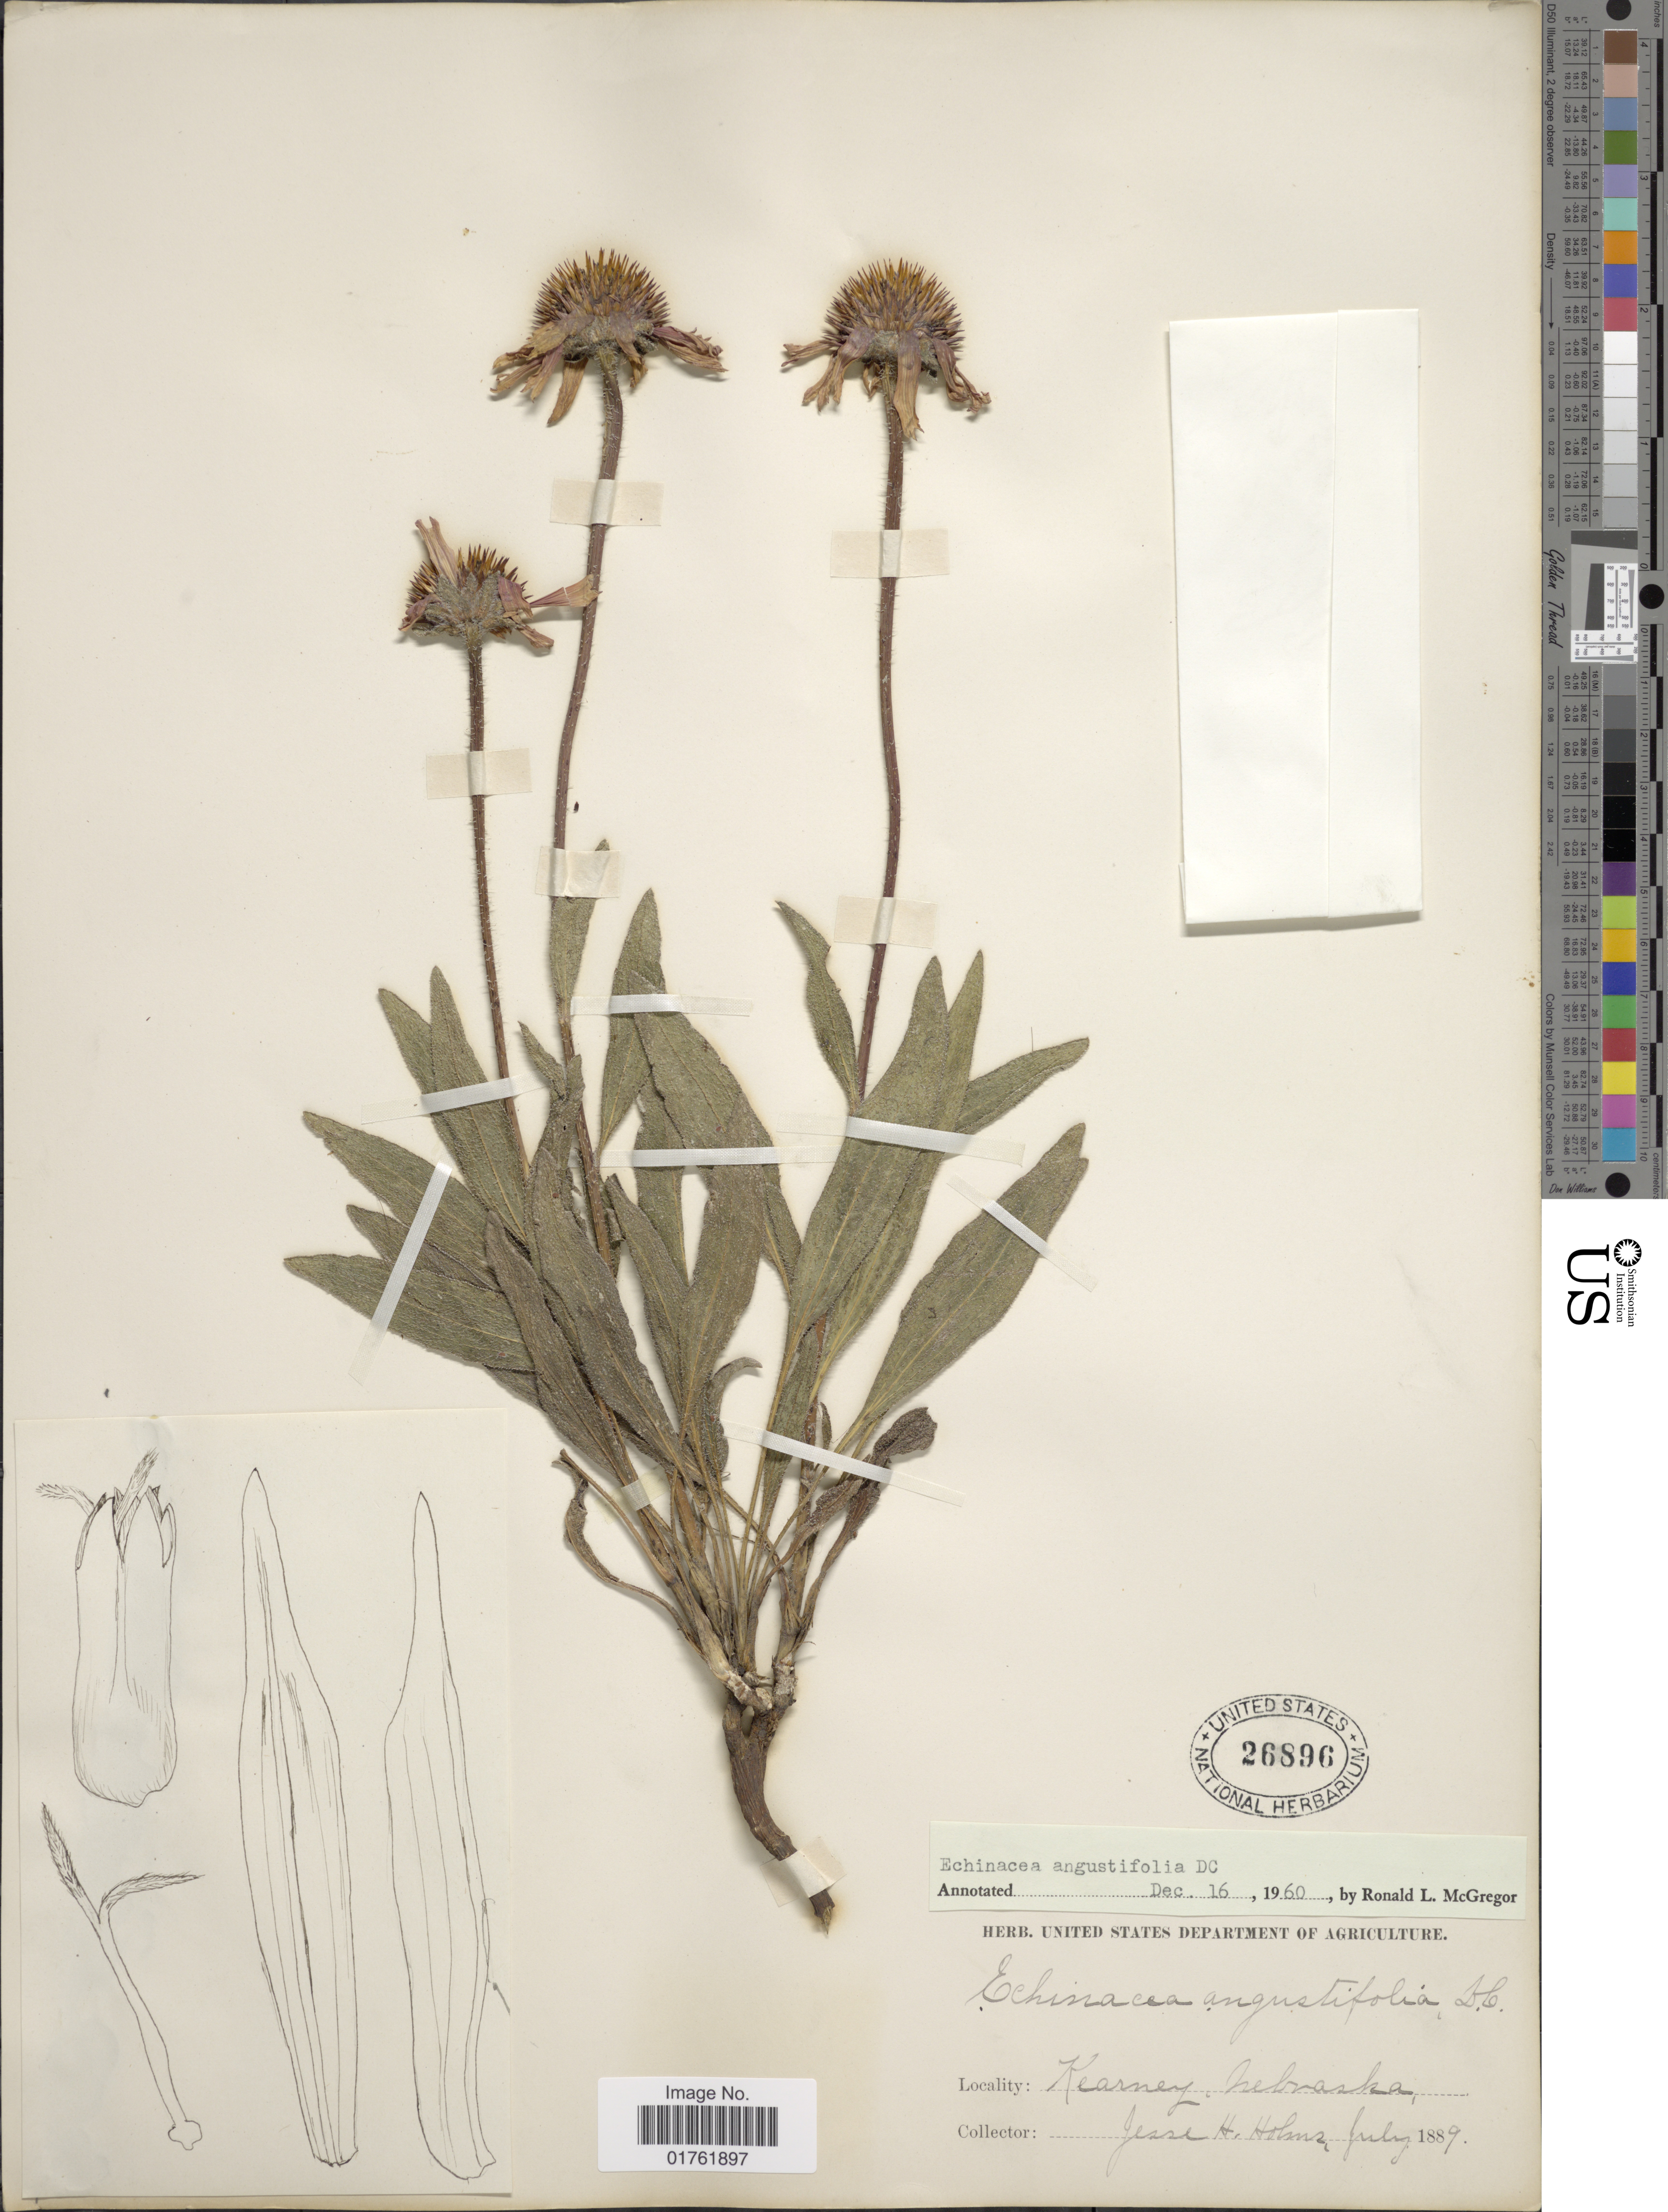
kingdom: Plantae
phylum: Tracheophyta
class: Magnoliopsida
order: Asterales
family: Asteraceae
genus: Echinacea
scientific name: Echinacea angustifolia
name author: DC.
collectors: J. H. Holms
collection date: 1889-07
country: United States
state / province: Nebraska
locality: Kearney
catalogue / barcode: US 26896